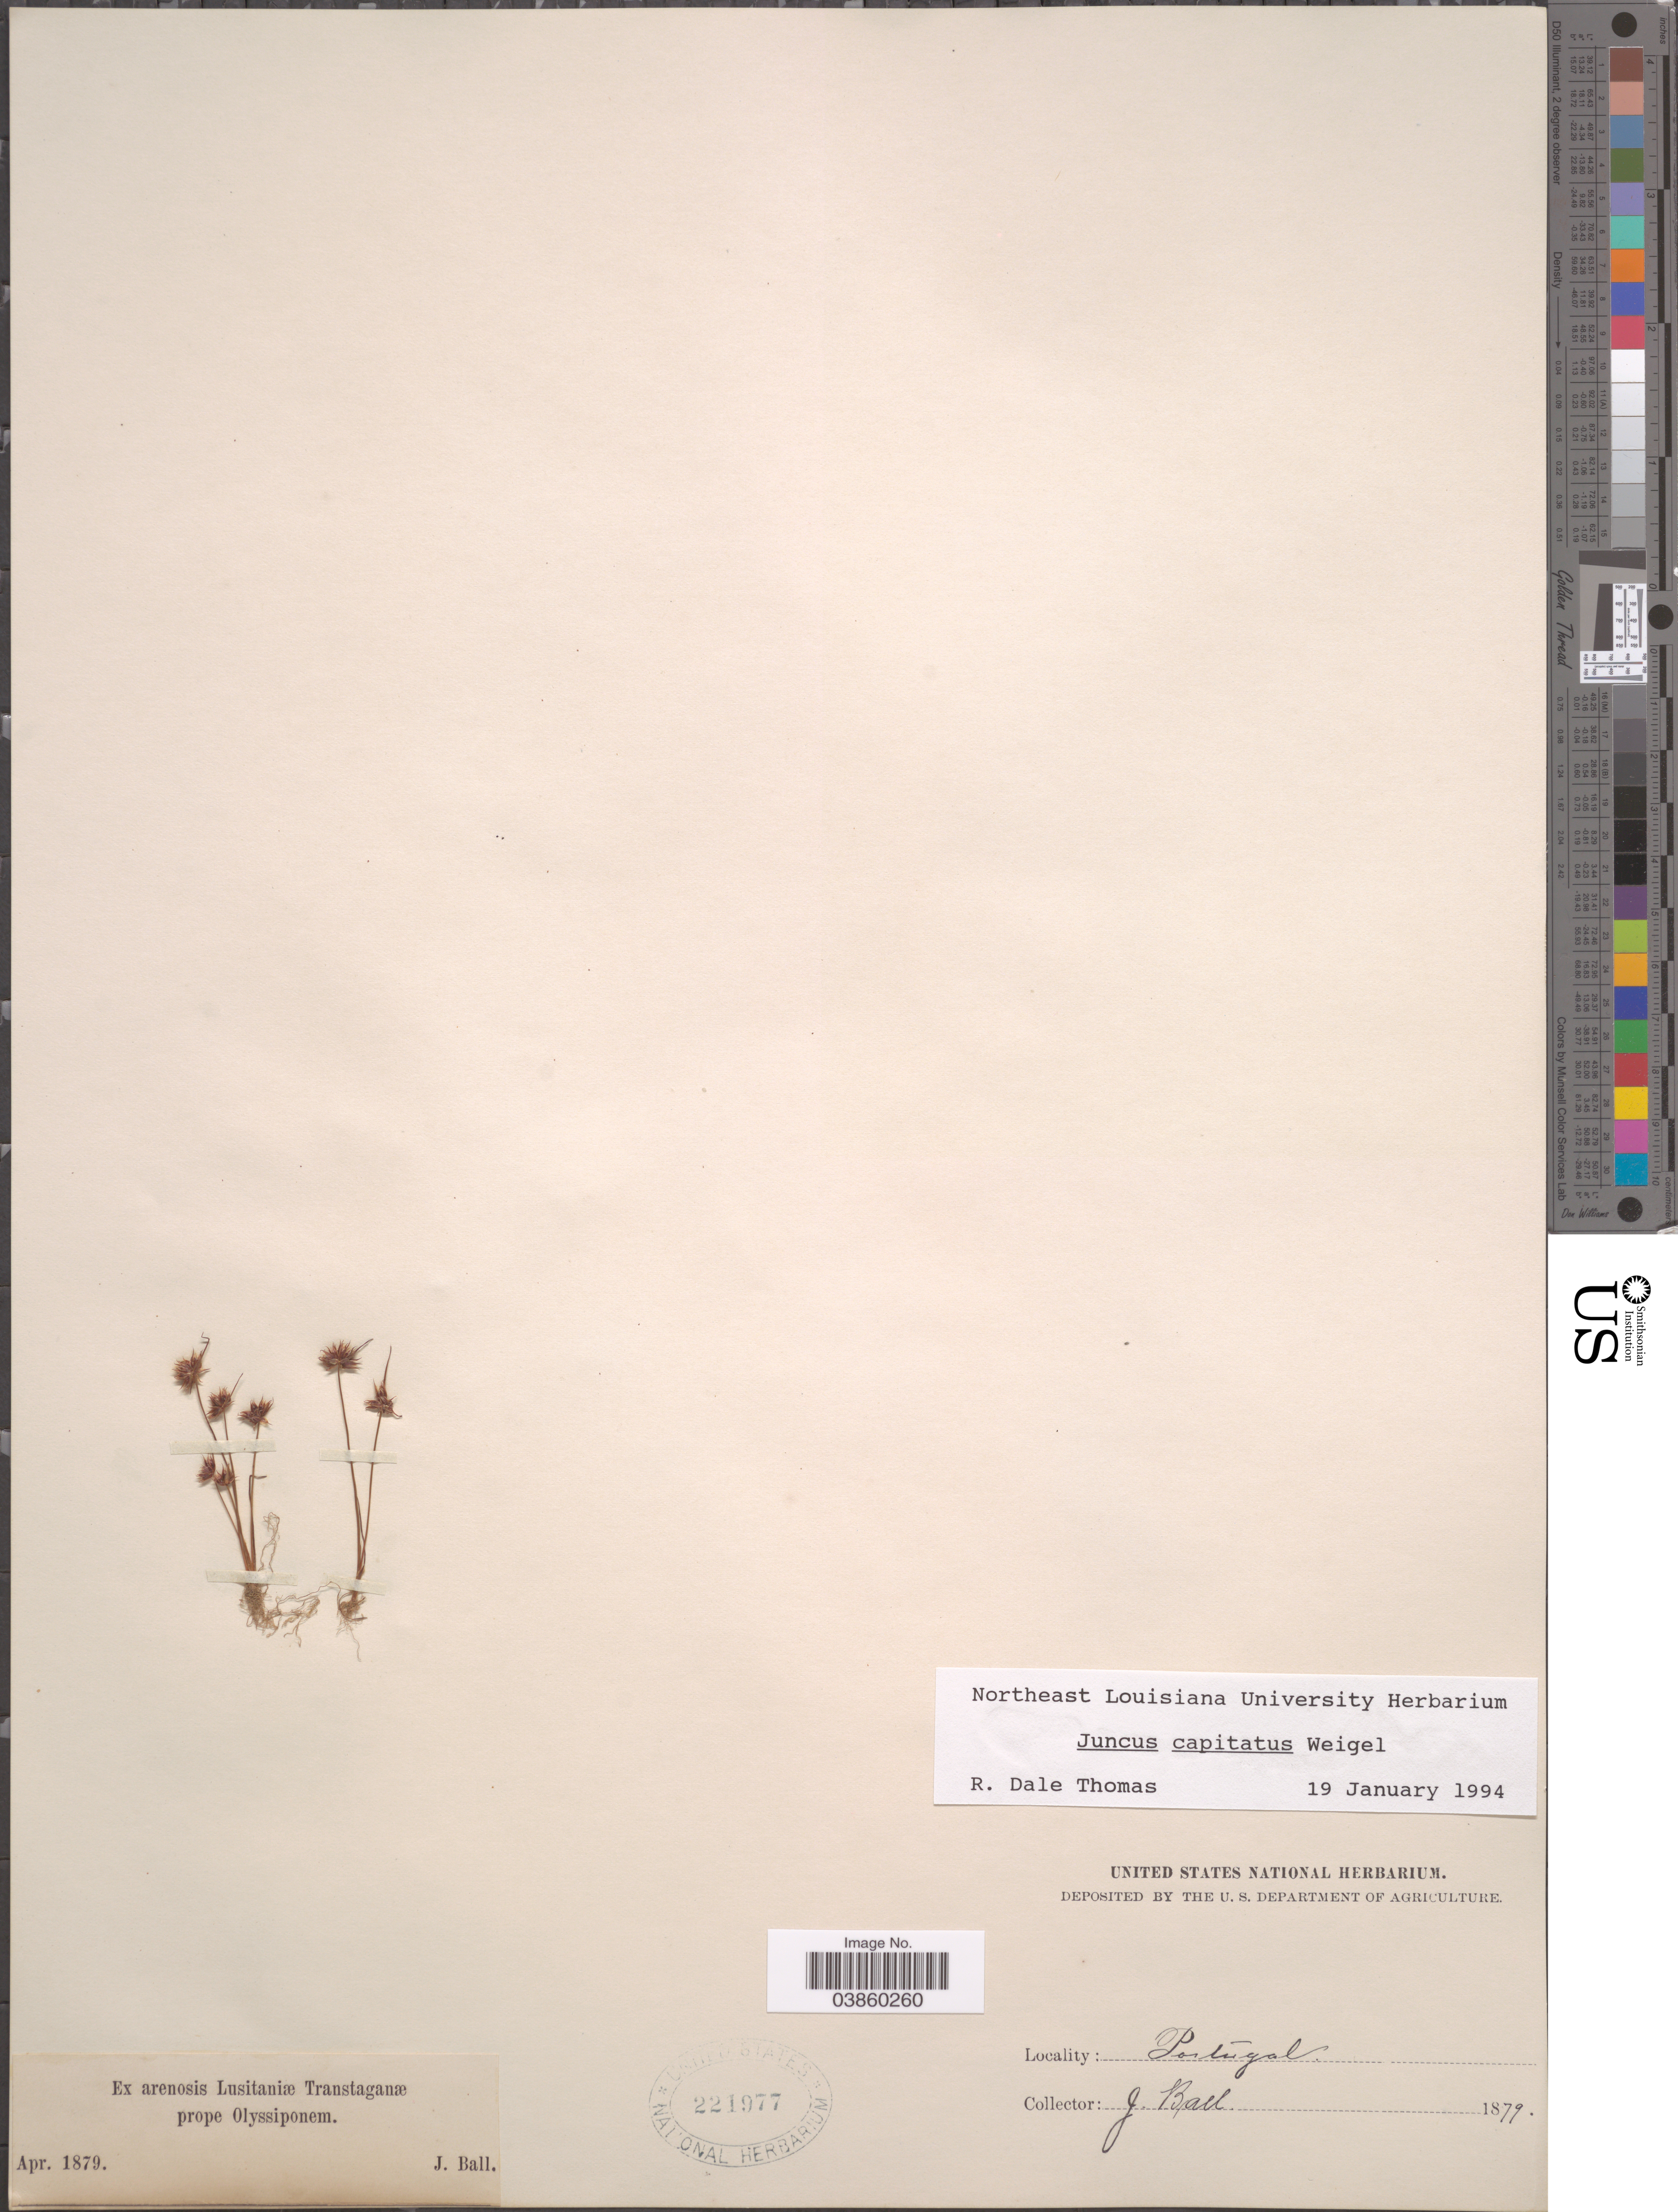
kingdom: Plantae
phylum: Tracheophyta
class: Liliopsida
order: Poales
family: Juncaceae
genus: Juncus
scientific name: Juncus capitatus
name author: Weigel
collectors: J. Ball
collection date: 1879-04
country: Portugal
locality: Ex arenosis Lusitaniæ Transtaganæ prope Olyssiponem.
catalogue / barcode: US 221977